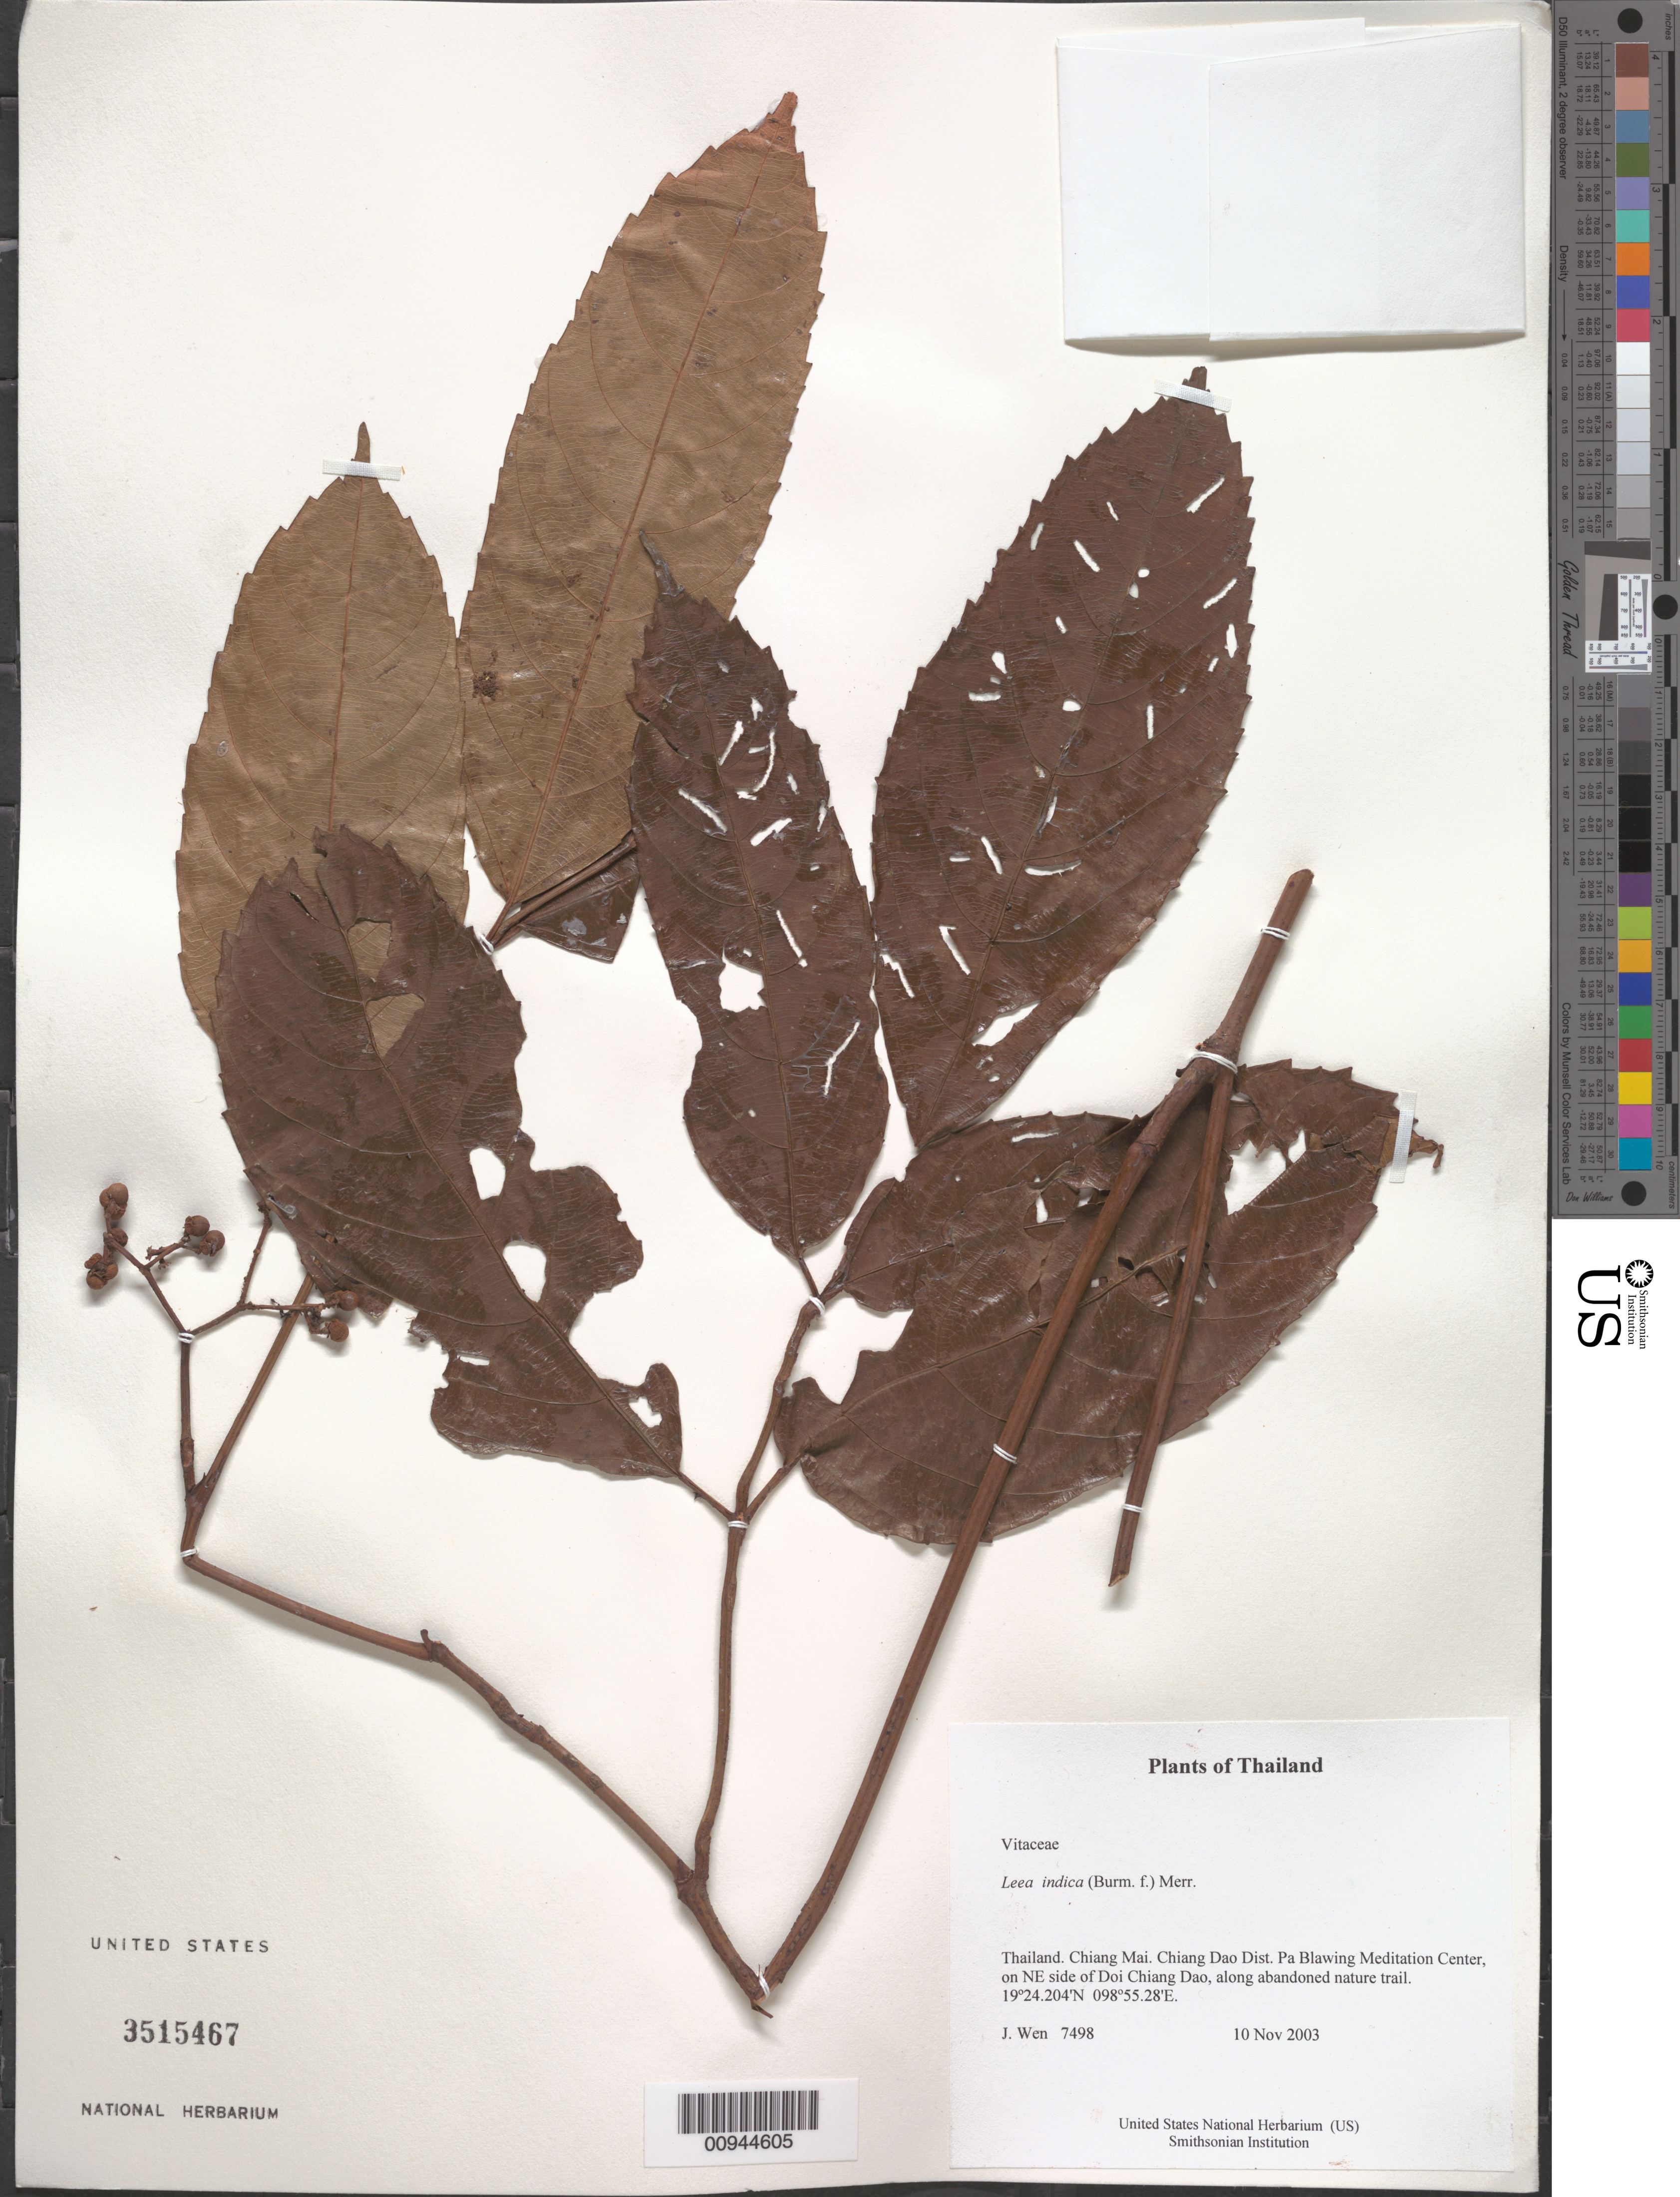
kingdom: Plantae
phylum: Tracheophyta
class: Magnoliopsida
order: Vitales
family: Vitaceae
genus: Leea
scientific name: Leea indica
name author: (Burm. f.) Merr.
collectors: J. Wen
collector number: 7498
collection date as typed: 10 Nov 2003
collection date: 2003-11-10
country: Thailand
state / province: Chiang Mai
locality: Chiang Dao Dist. Pa Blawing Meditation Center, on NE side of Doi Chiang Dao, along abandoned nature trail.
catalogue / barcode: US 3515467